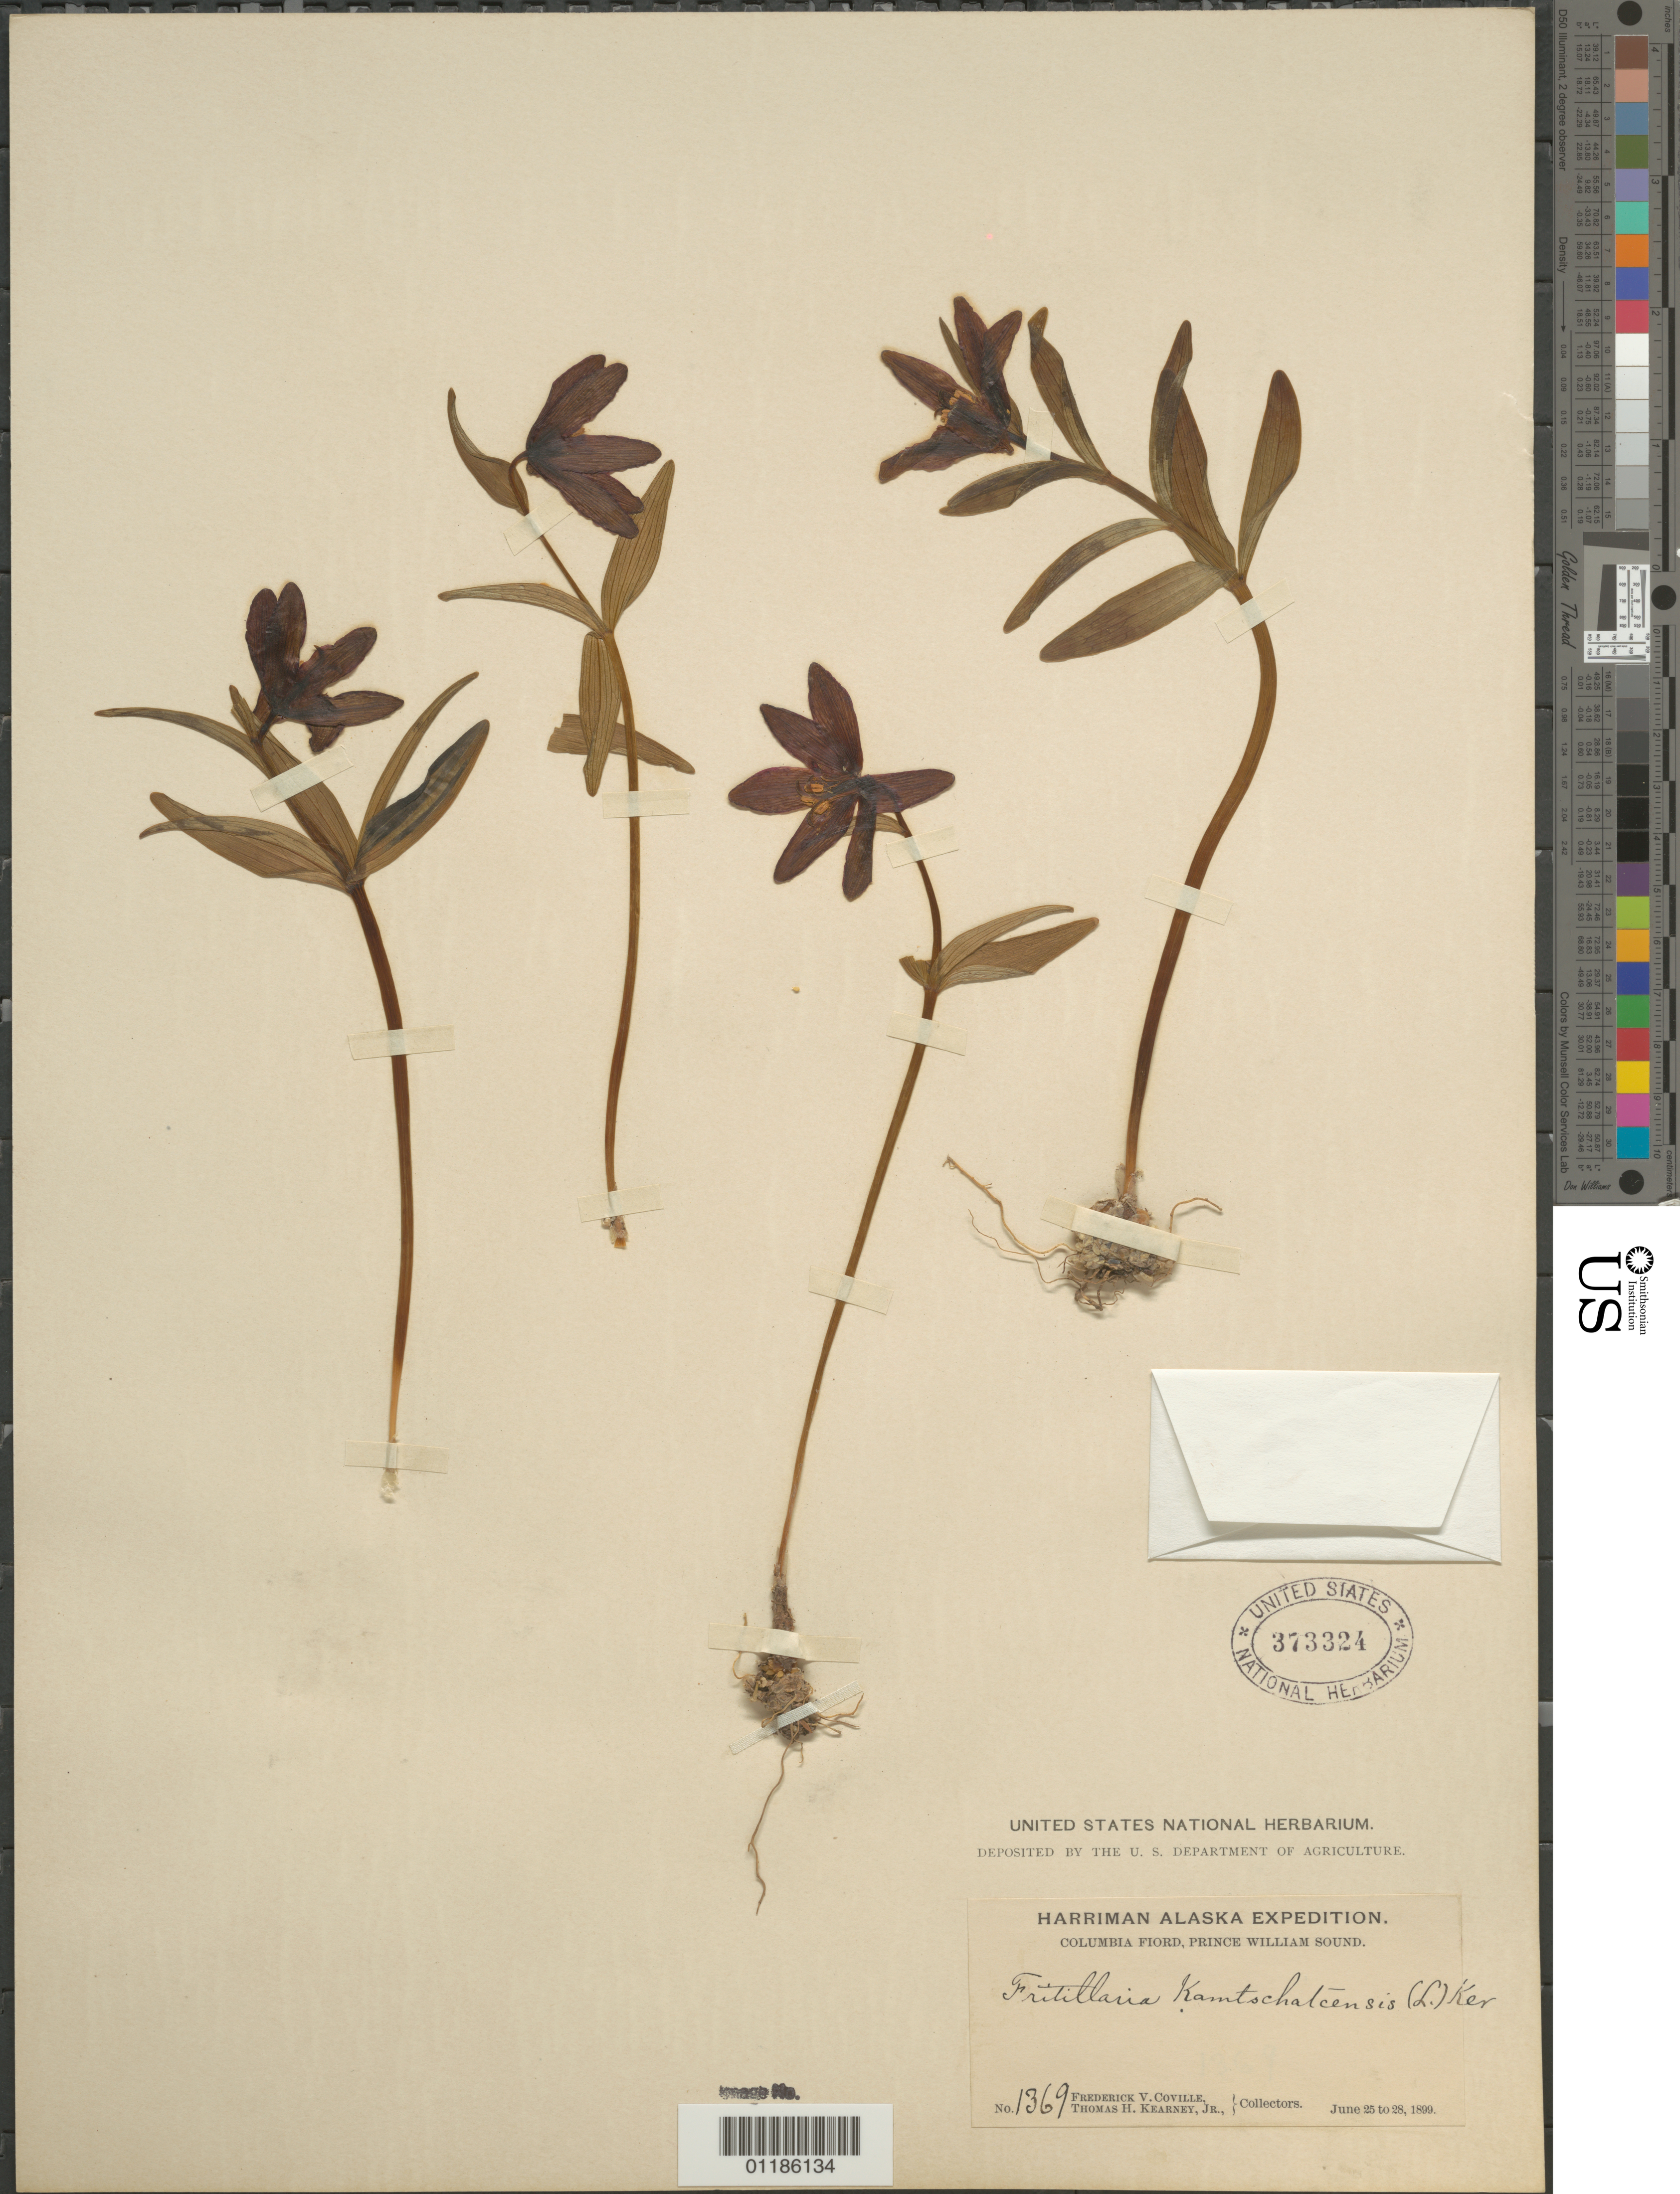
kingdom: Plantae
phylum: Tracheophyta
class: Liliopsida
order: Liliales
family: Liliaceae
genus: Fritillaria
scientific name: Fritillaria kamtschatcensis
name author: Torr.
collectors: F. V. Coville & T. H. Kearney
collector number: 1369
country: United States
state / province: Alaska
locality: Columbia Fiord, Prince William Sound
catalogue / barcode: US 373324